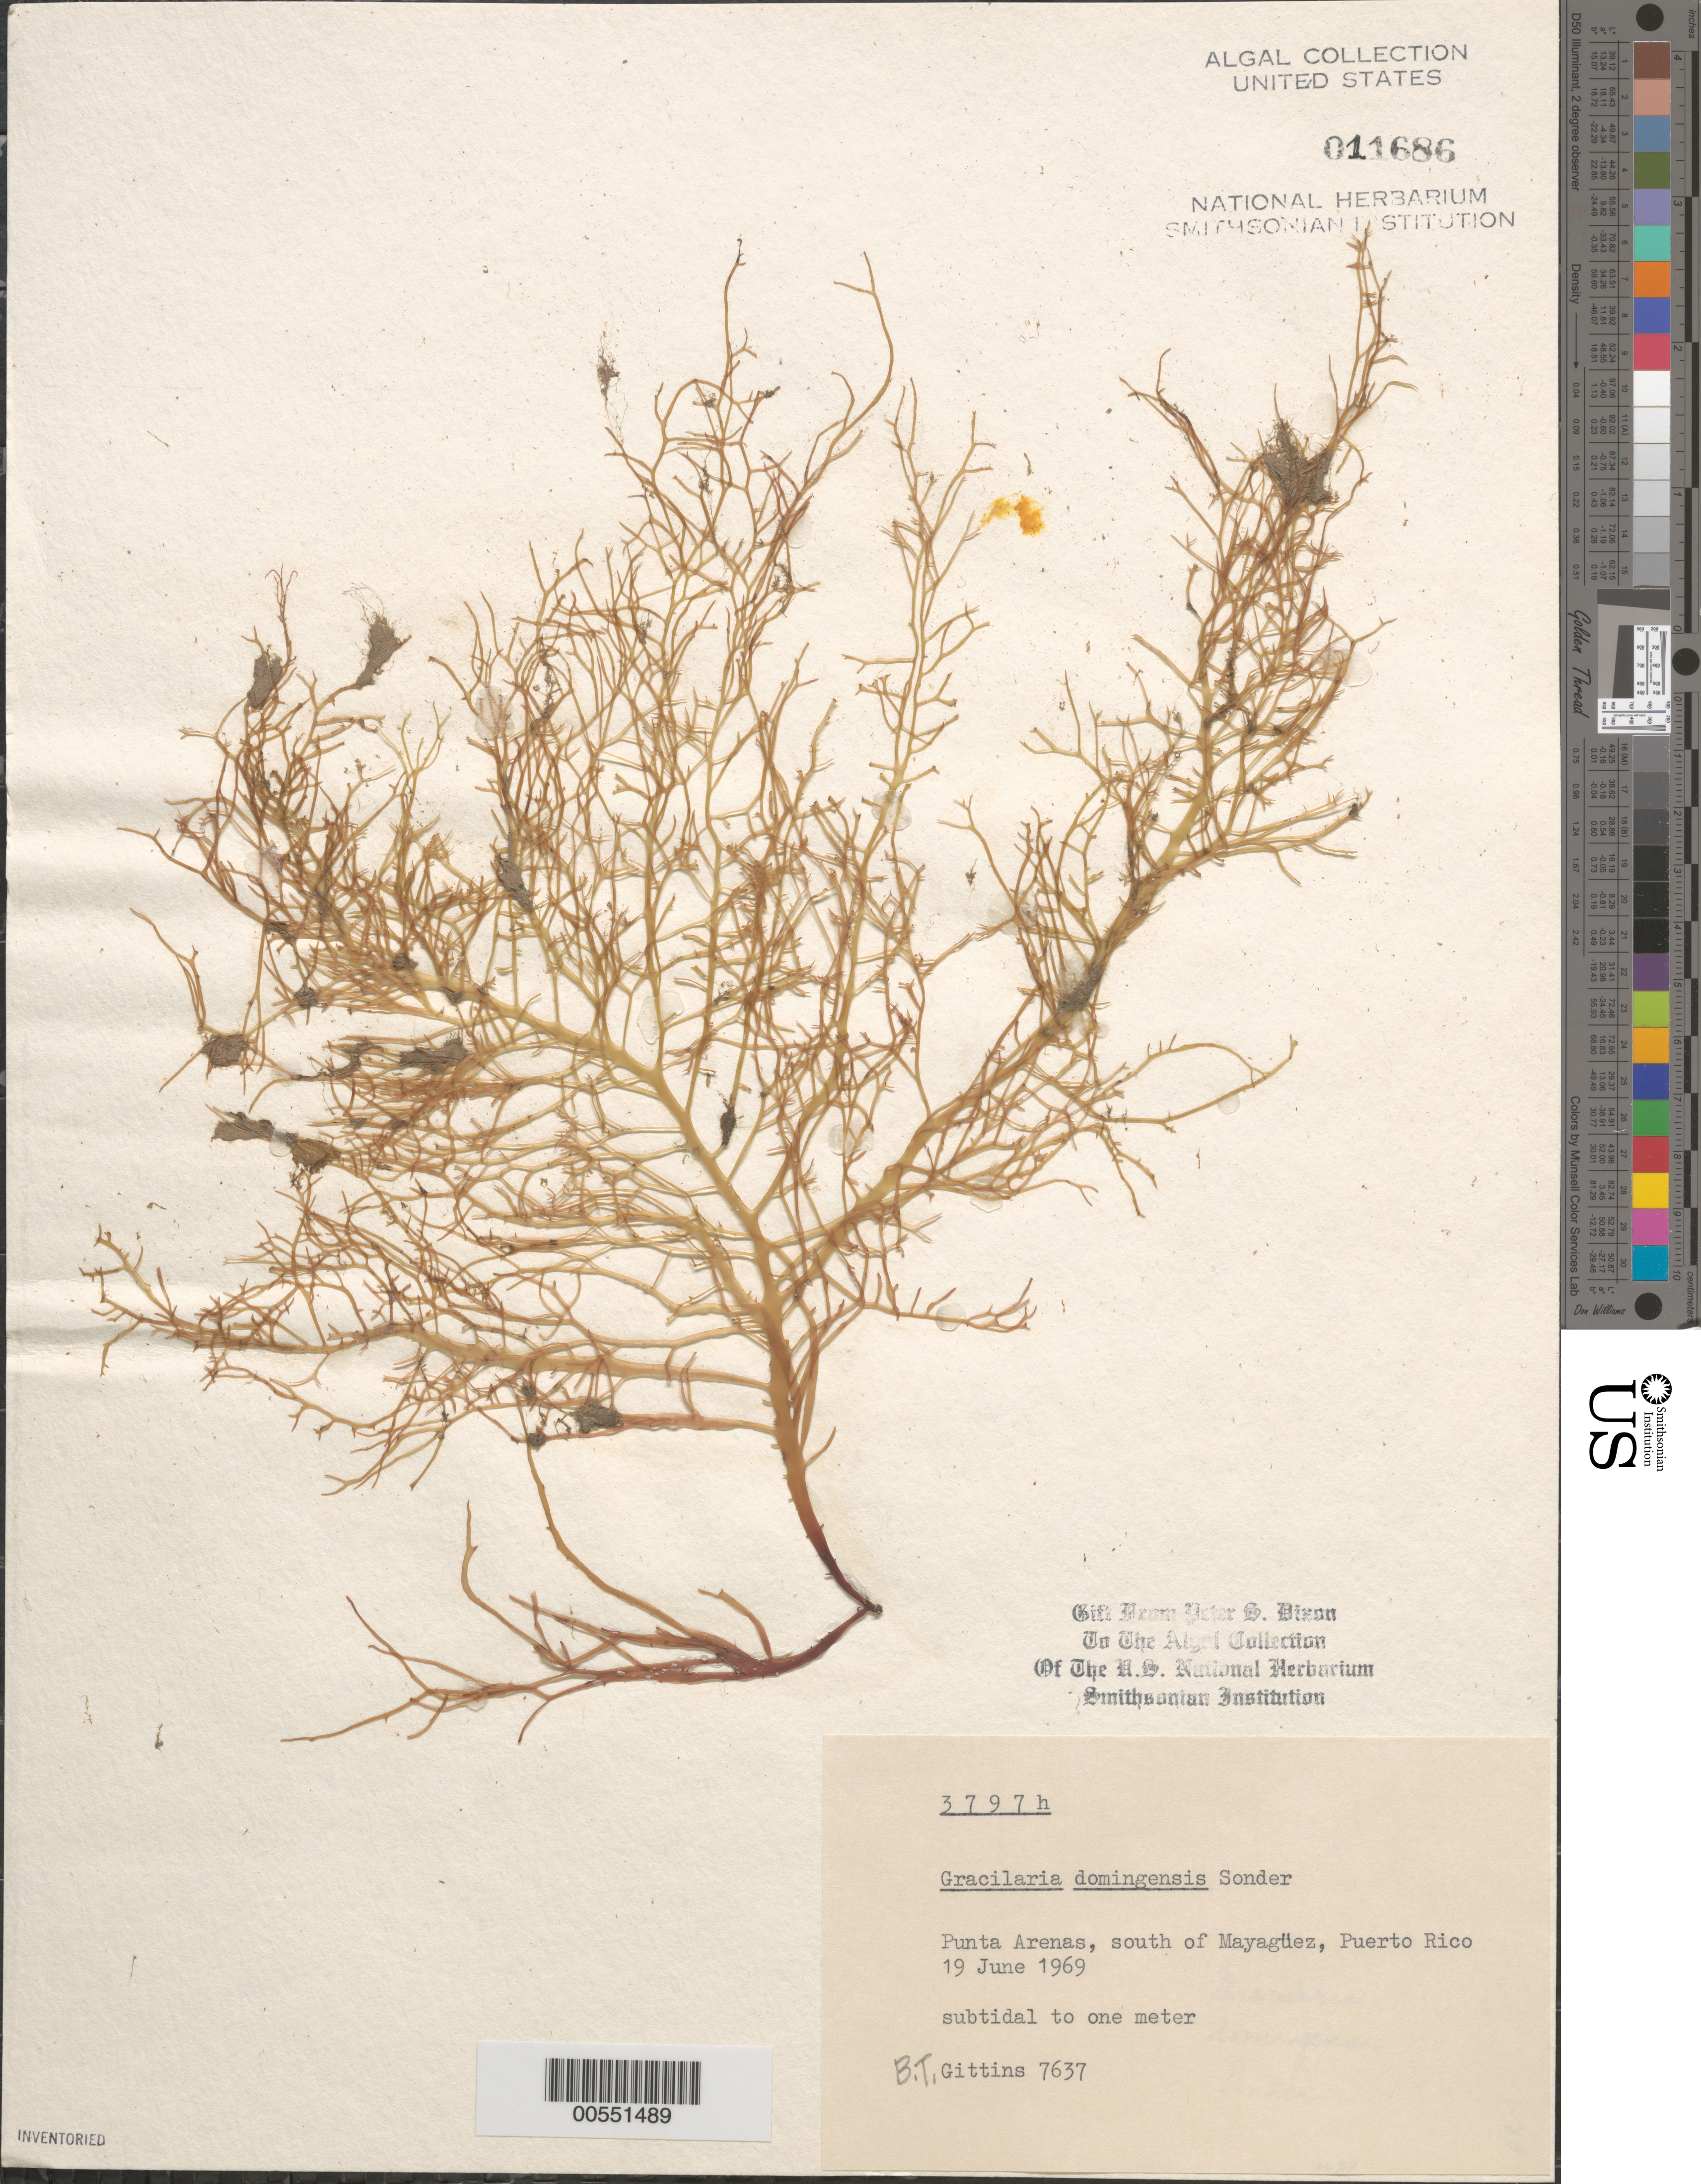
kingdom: Plantae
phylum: Rhodophyta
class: Florideophyceae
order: Gracilariales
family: Gracilariaceae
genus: Gracilaria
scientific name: Gracilaria domingensis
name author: (Kütz.) O.G. Sond. in Dickie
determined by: Dixon, P. S.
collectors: B. Gittins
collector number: BTG 7637 & PSD 3797H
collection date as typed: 19 Jun 1969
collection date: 1969-06-19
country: Puerto Rico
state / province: Mayaguez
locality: Punta arenas, south of mayaguez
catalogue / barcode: US 11686